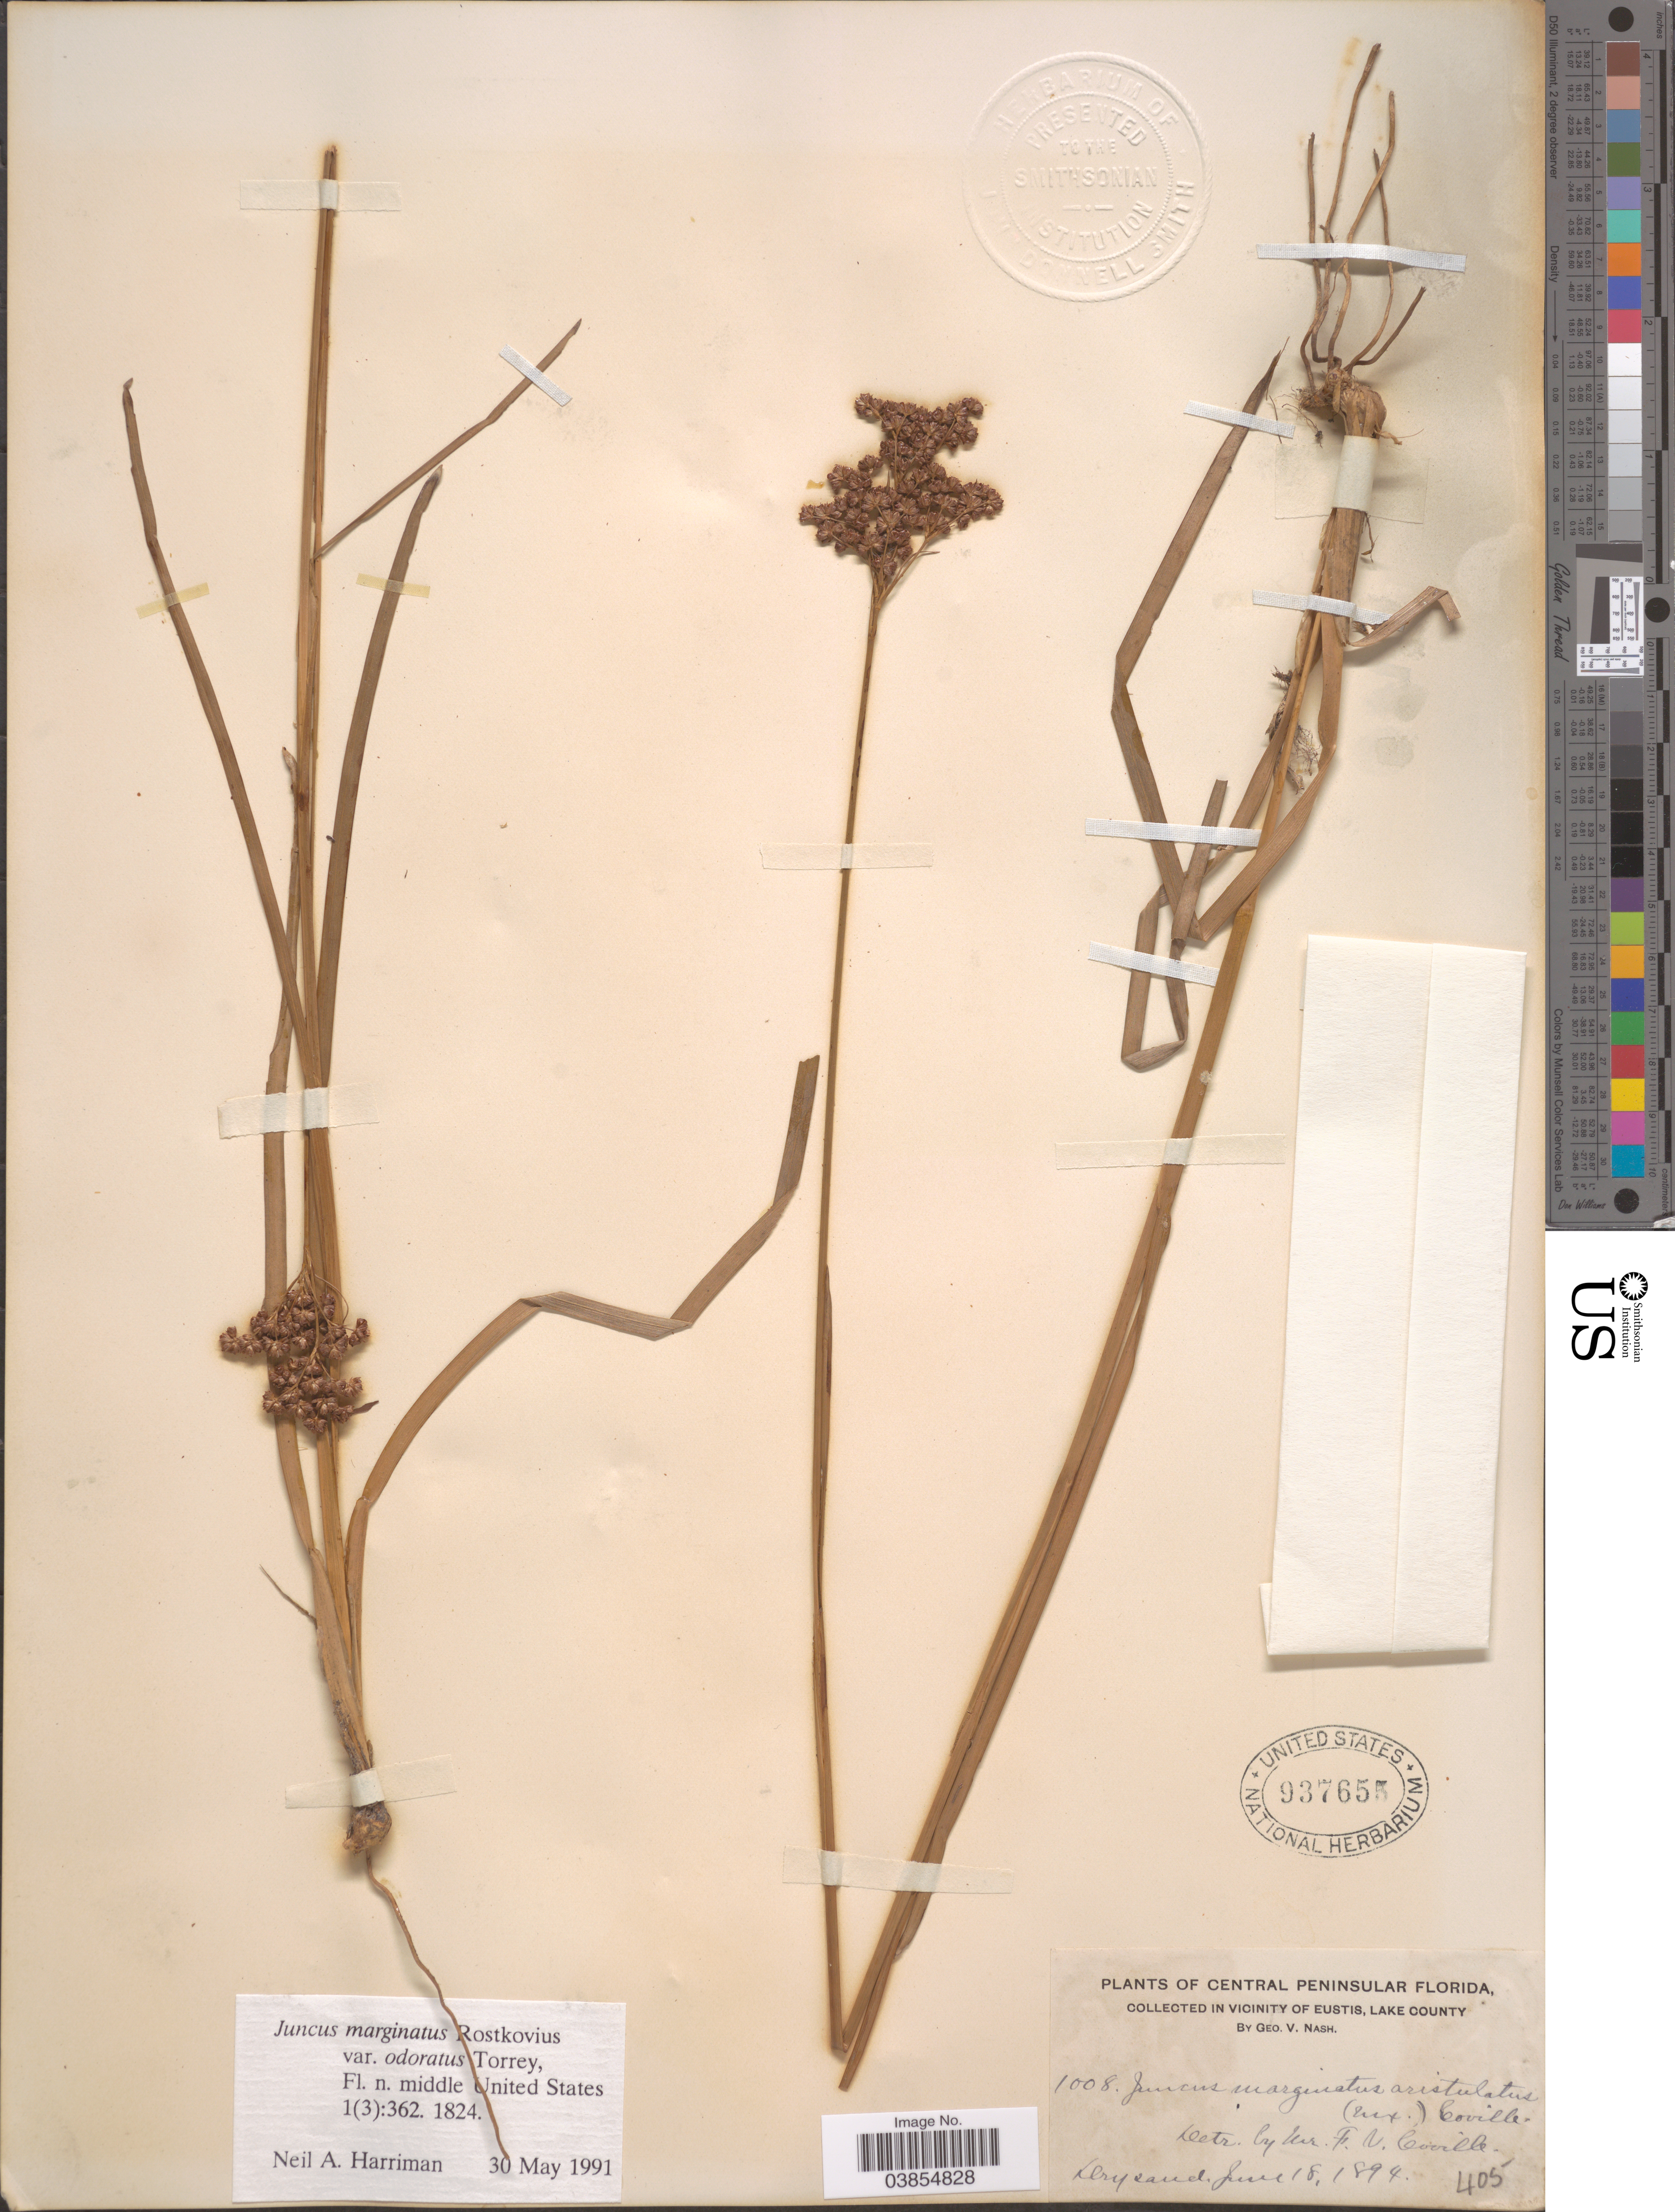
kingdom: Plantae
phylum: Tracheophyta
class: Liliopsida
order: Poales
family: Juncaceae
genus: Juncus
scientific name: Juncus marginatus var. odoratus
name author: Torr.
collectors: G. V. Nash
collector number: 1008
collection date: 1894-06-18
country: United States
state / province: Florida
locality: Central Peninsular Florida. In vicinity of Eustis, Lake County.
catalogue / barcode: US 937655